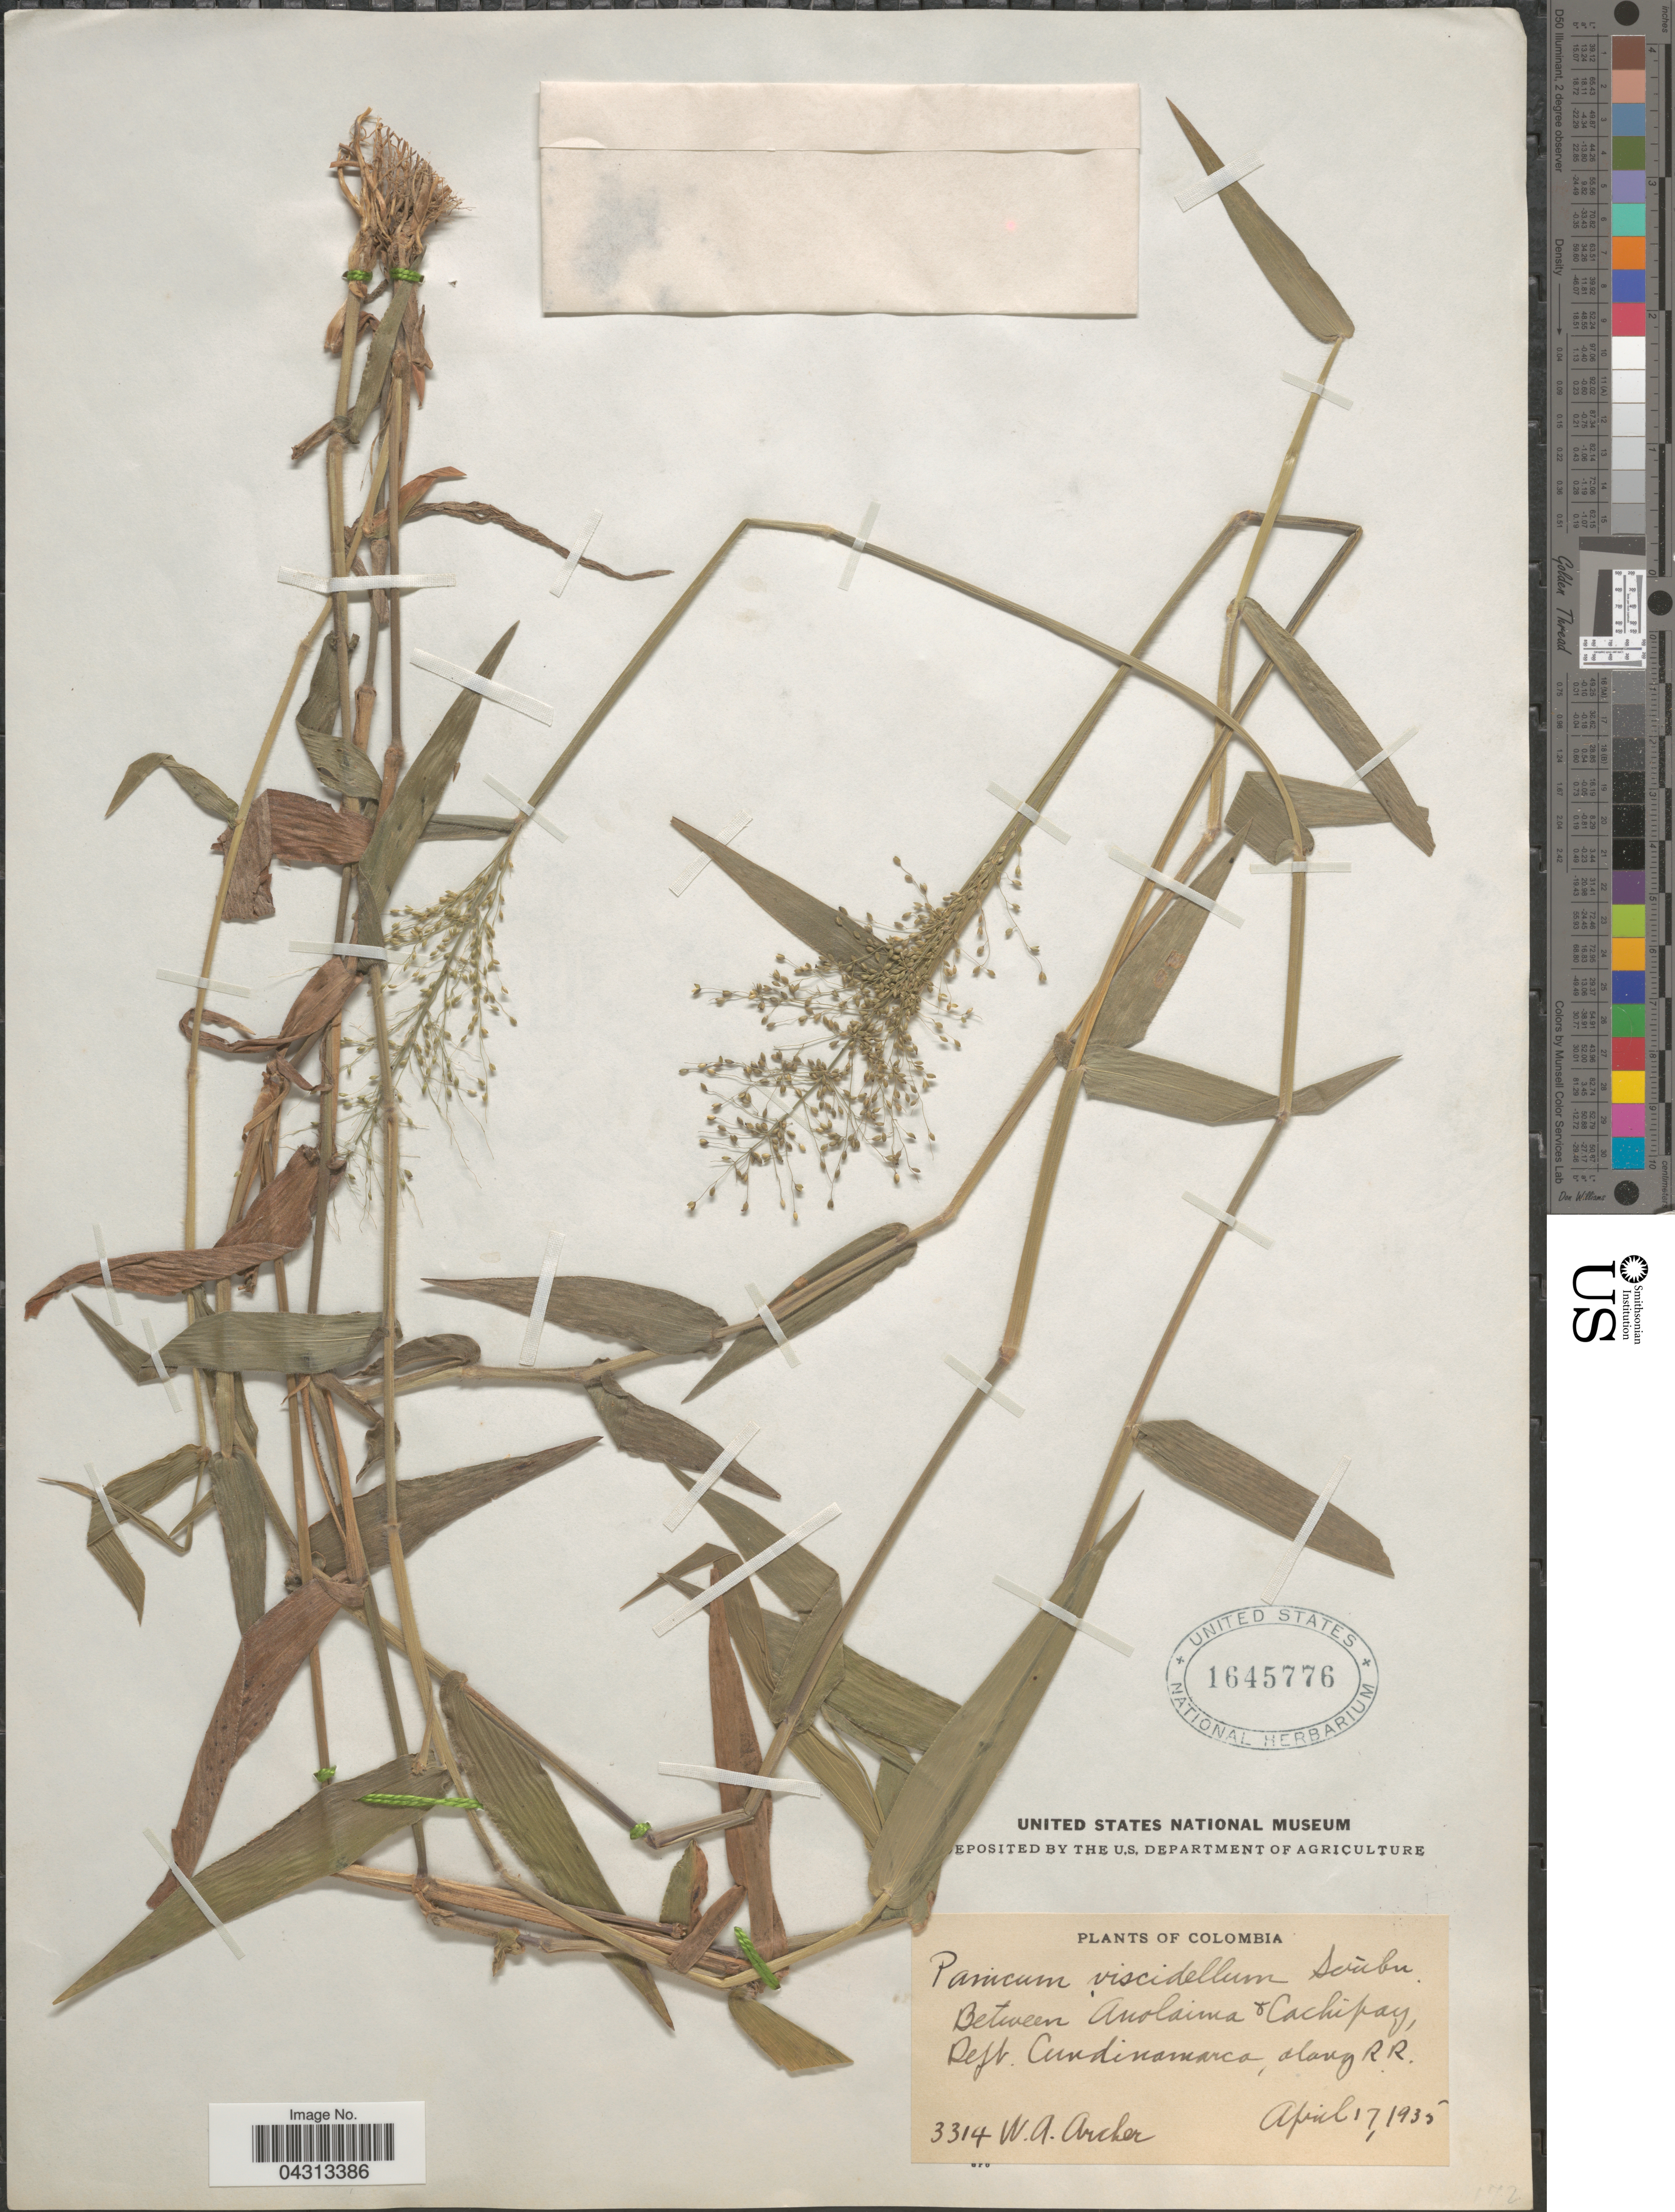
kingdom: Plantae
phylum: Tracheophyta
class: Liliopsida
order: Poales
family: Poaceae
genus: Dichanthelium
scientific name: Dichanthelium viscidellum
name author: (Scribn.) Gould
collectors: W. Archer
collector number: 3314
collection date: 1935-04-17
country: Colombia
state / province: Cundinamarca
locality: Between Anolaima & Cachipay, Dept. Cundinamarca, along R.R.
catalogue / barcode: US 1645776